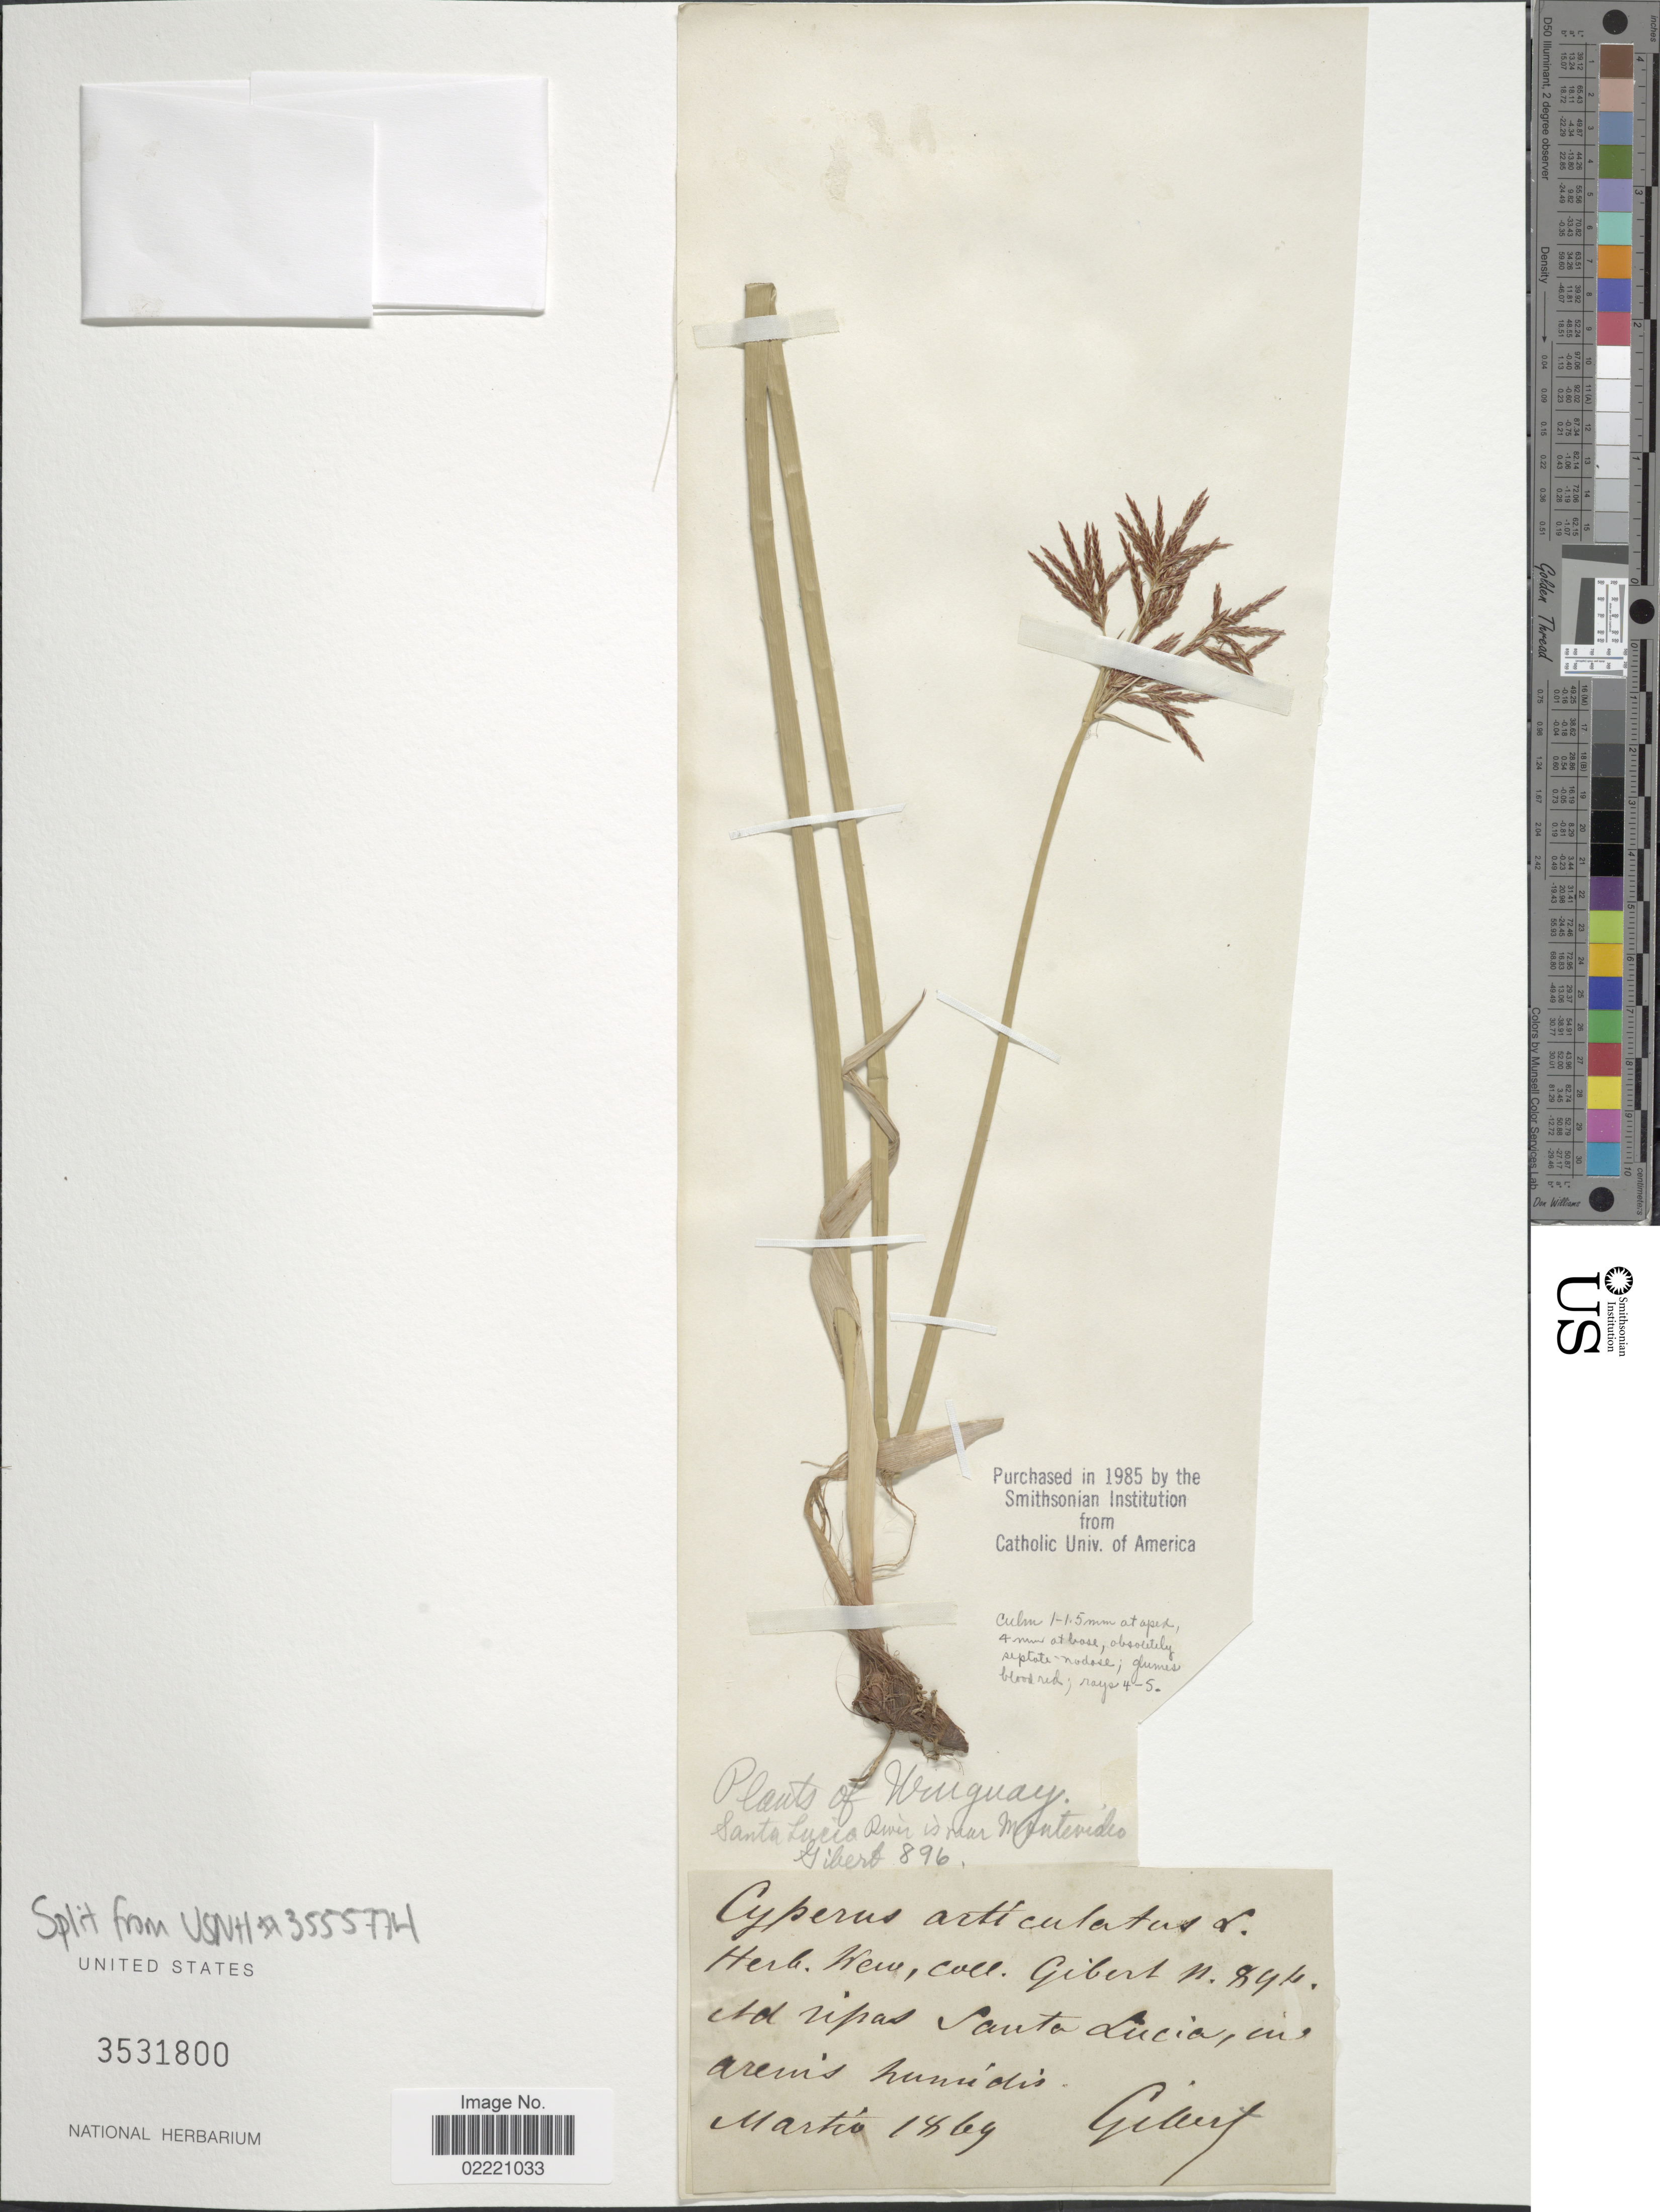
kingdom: Plantae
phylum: Tracheophyta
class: Liliopsida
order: Poales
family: Cyperaceae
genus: Cyperus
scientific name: Cyperus articulatus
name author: L.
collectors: Gibert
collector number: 896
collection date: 1869-03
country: Uruguay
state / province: Montevideo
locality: Ad ripas Santa Lucia, Santa Lucia River is near Montevideo.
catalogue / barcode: US 3531800